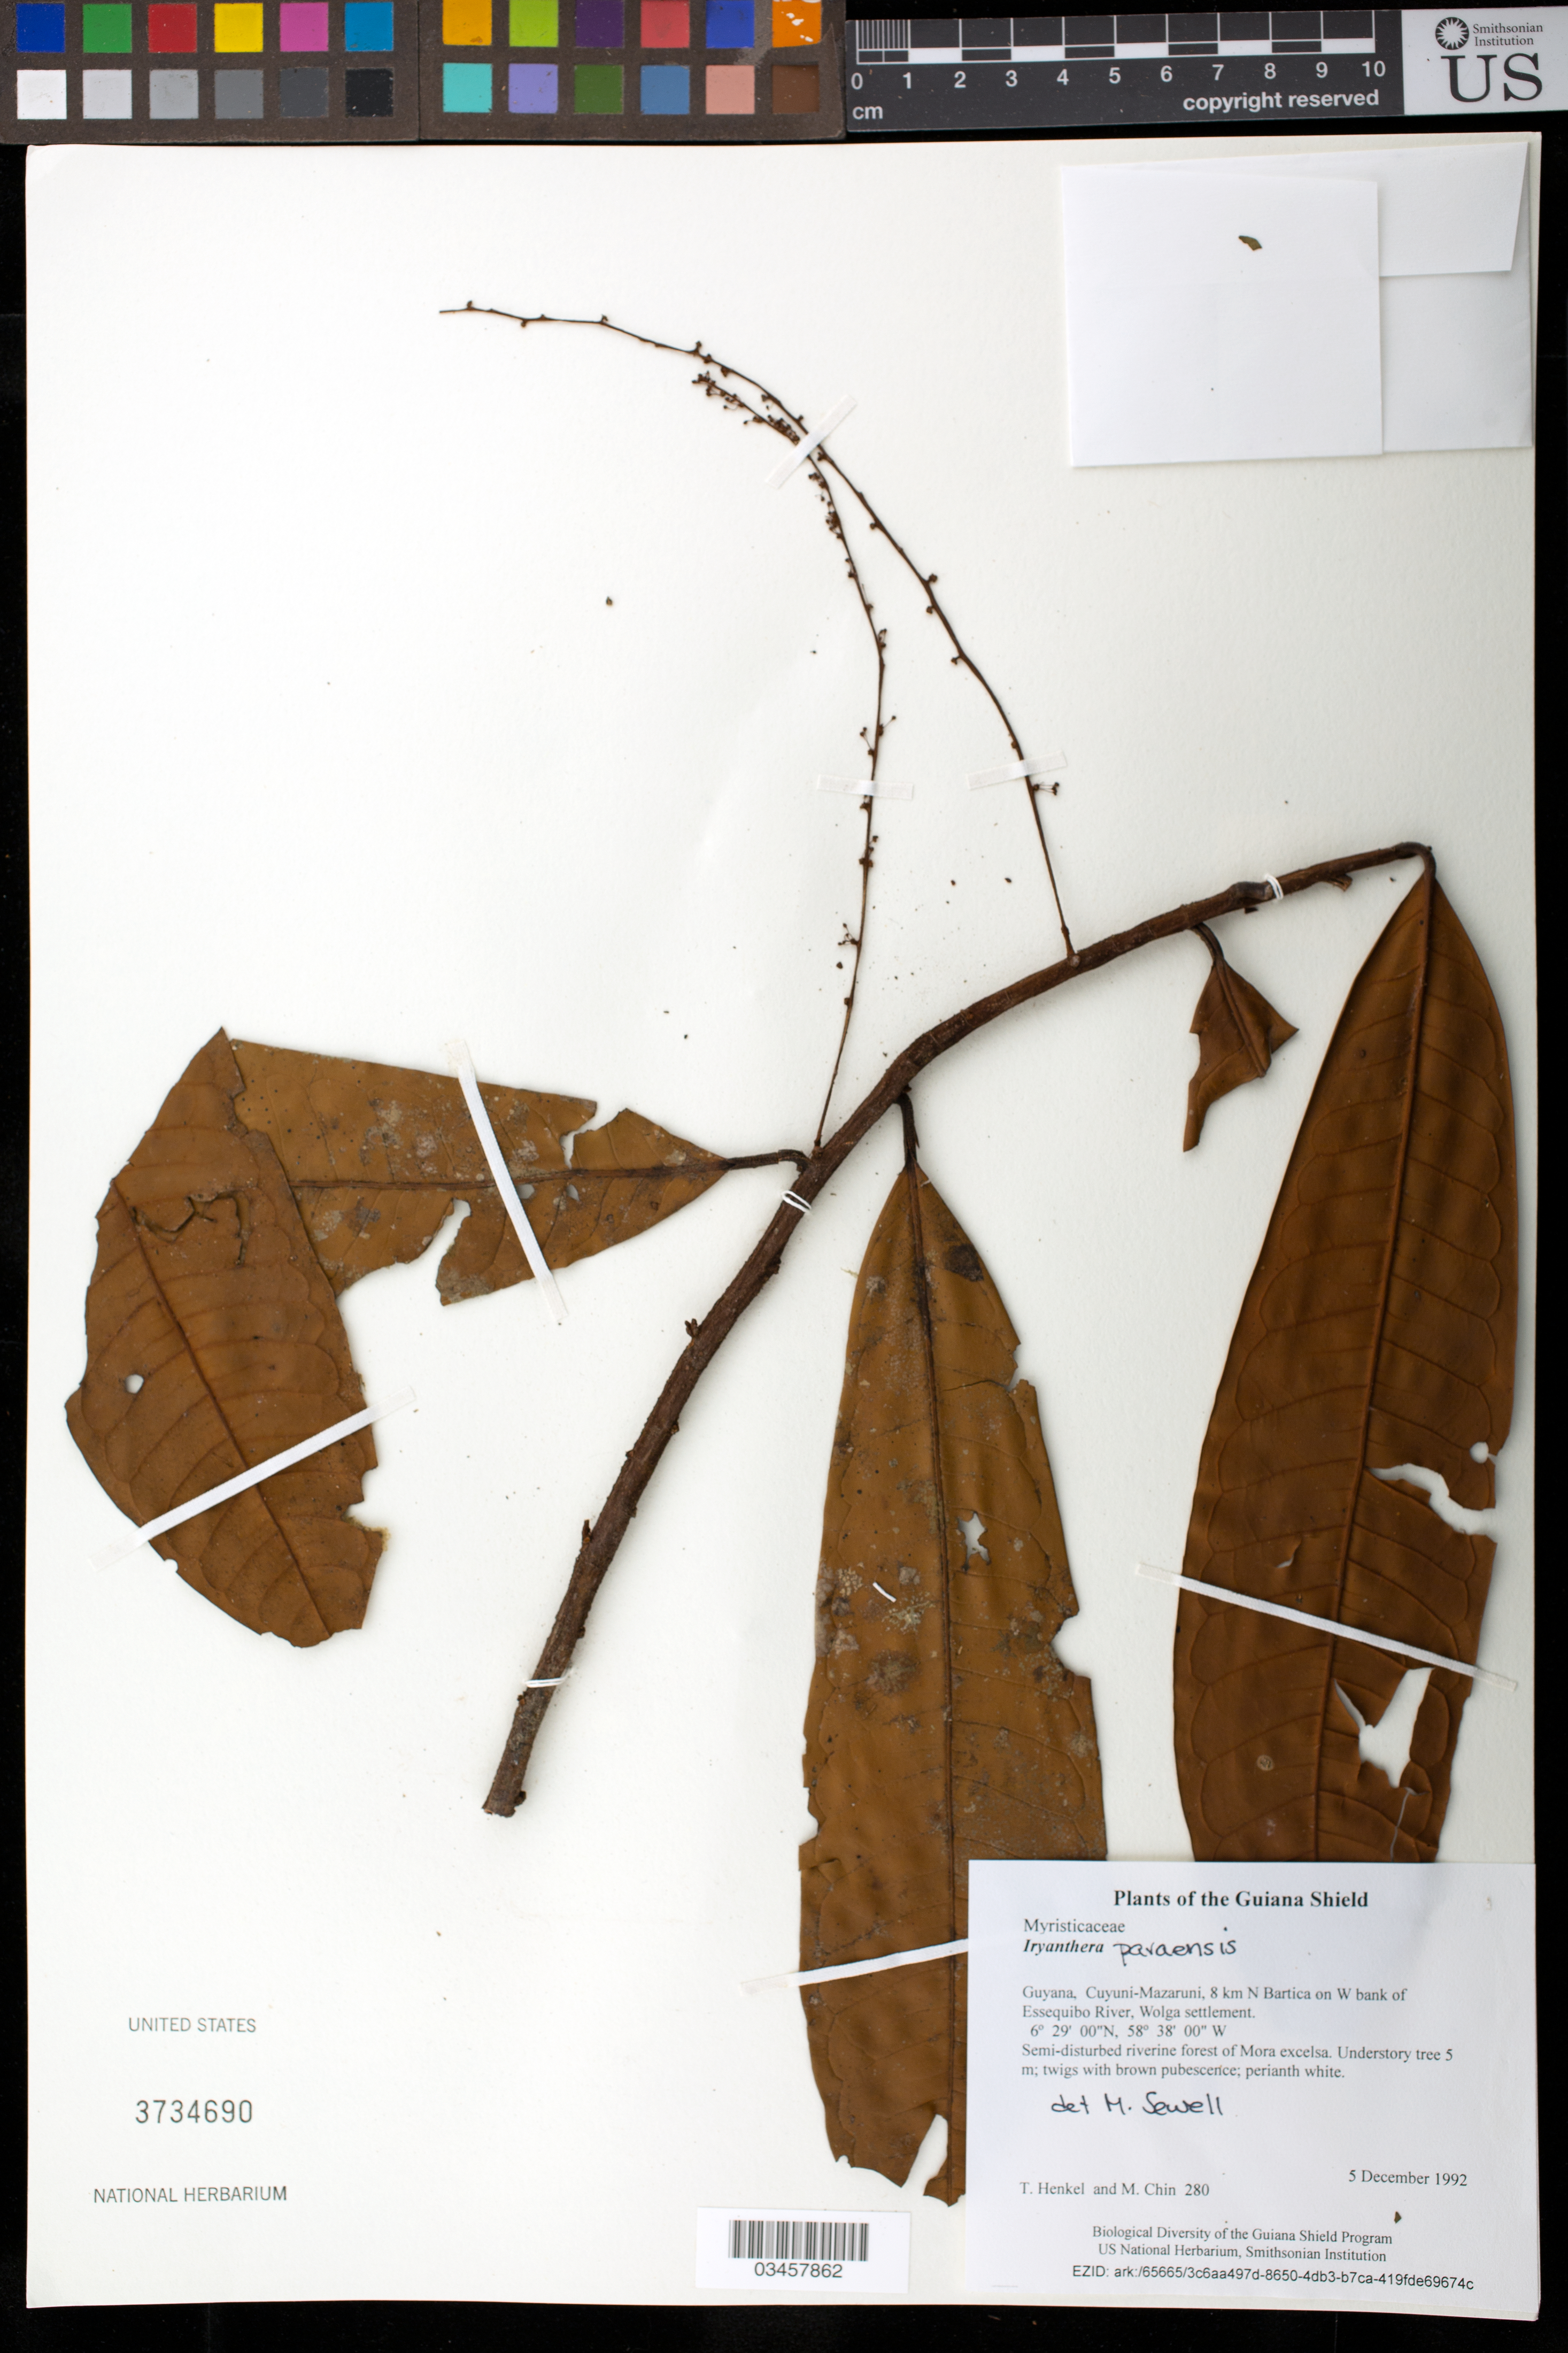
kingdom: Plantae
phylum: Tracheophyta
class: Magnoliopsida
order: Magnoliales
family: Myristicaceae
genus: Iryanthera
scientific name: Iryanthera paraensis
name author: Huber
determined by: Sewell, M.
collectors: T. Henkel & M. Chin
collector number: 280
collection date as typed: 5 December 1992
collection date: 1992-12-05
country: Guyana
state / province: Cuyuni-Mazaruni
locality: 8 km N Bartica on W bank of Essequibo River, Wolga settlement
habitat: Semi-disturbed riverine forest of Mora excelsa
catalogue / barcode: US 3734690